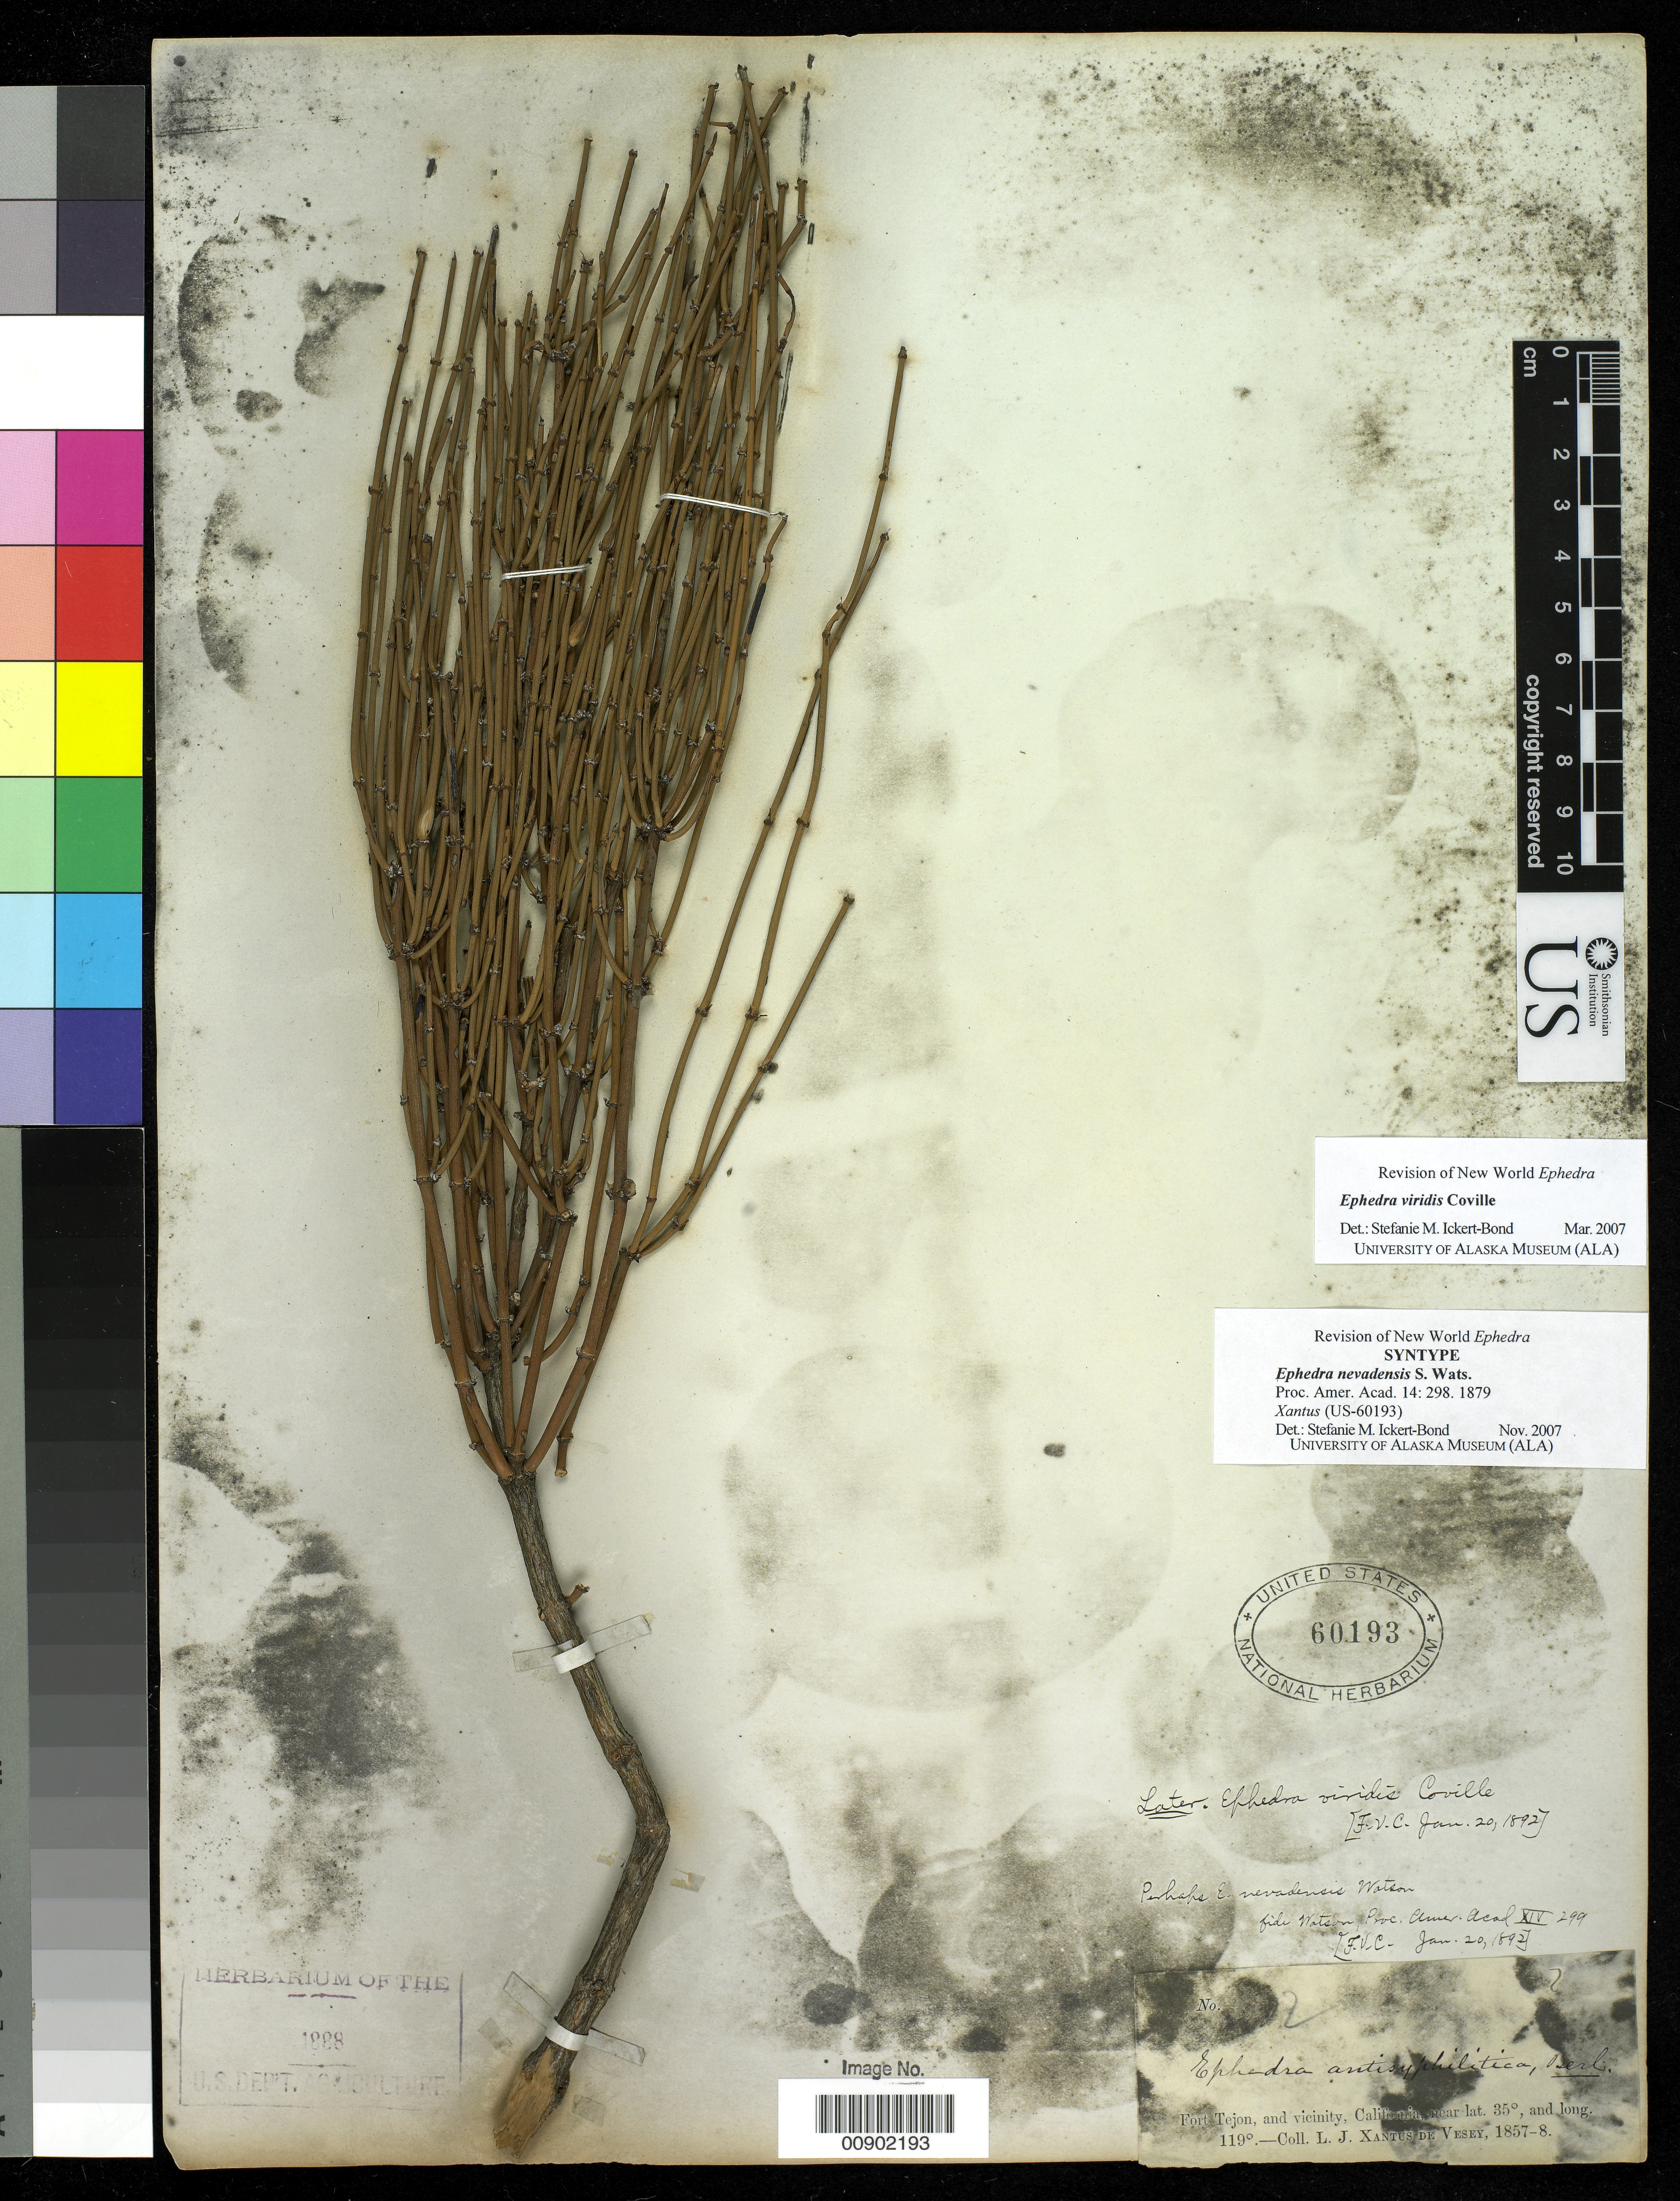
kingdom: Plantae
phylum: Tracheophyta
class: Gnetopsida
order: Ephedrales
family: Ephedraceae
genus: Ephedra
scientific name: Ephedra nevadensis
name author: S. Watson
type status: Syntype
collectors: L. Xantus de Vesey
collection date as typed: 1857 to -- --- 1858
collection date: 1857/1858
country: United States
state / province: California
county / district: Kern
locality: Fort Tejon and vicinity, California.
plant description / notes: Syntypes apparently consisted of a mixture of E. nevadensis (staminate) & E. viridis (pistillate); see discussion by Cutler, Ann. Missouri Bot. Gard. 26: 407 (1939).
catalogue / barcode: US 60193